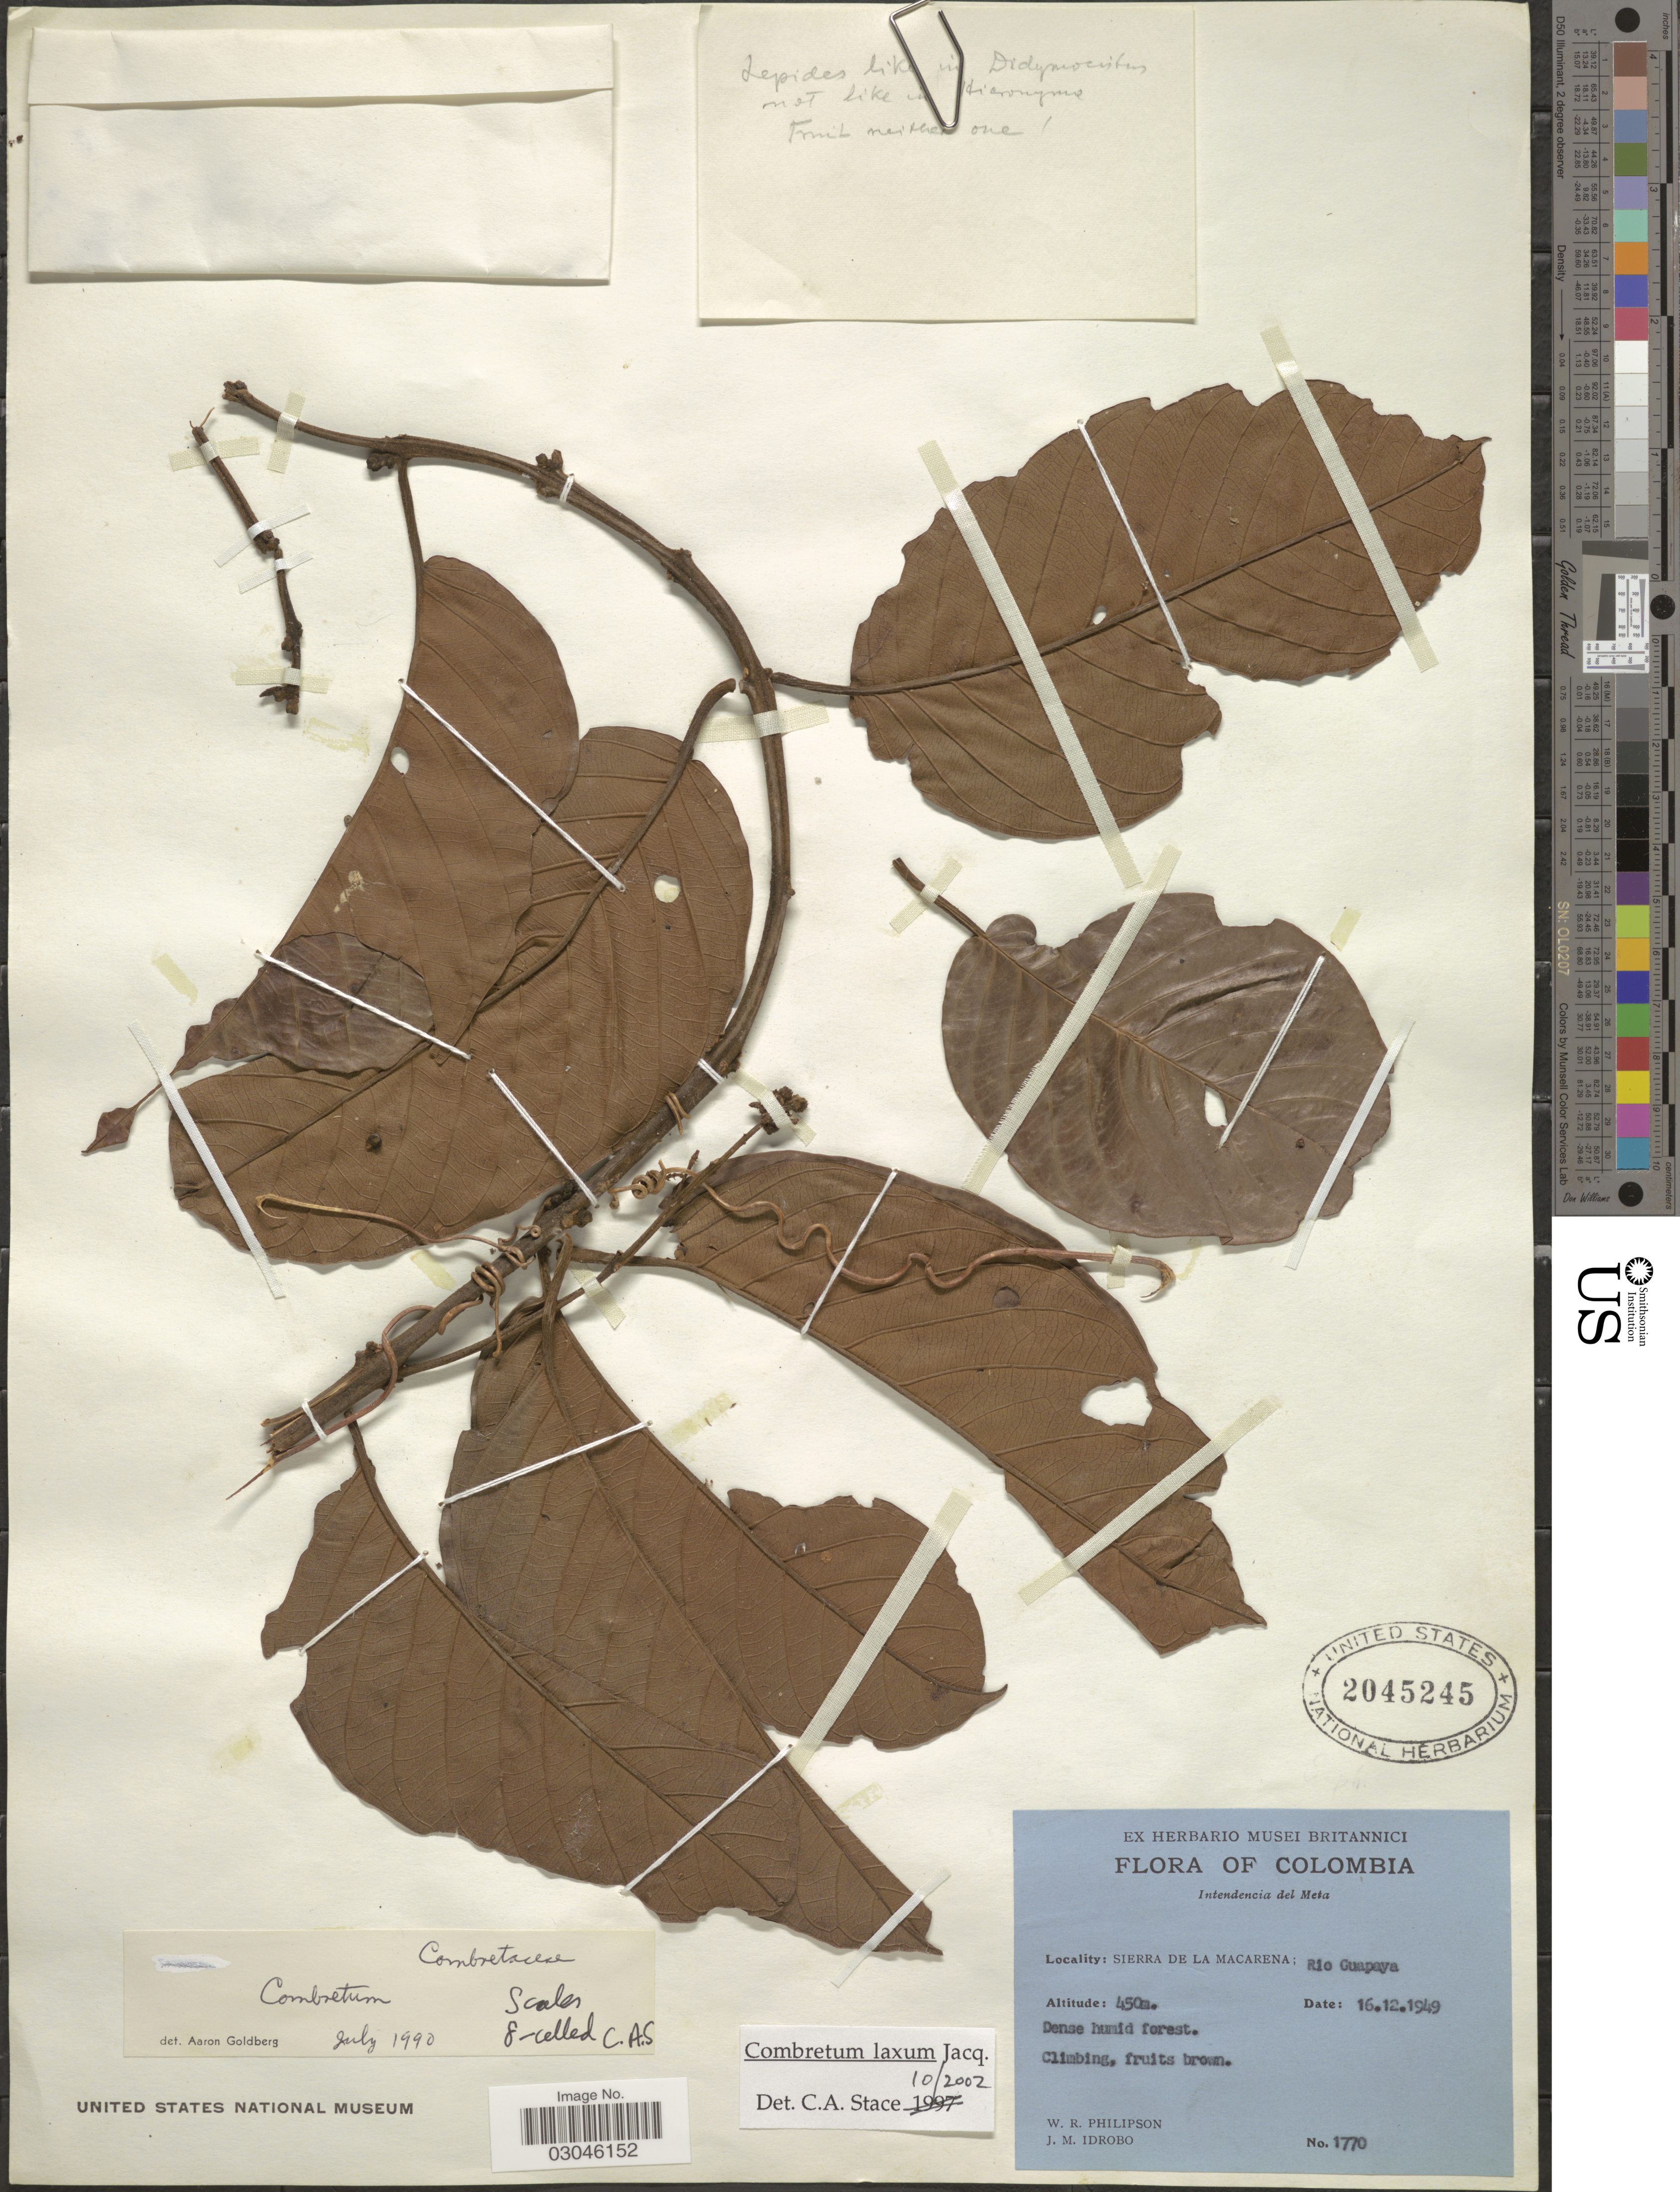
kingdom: Plantae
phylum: Tracheophyta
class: Magnoliopsida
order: Myrtales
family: Combretaceae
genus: Combretum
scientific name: Combretum laxum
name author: Jacq.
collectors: W. R. Philipson & J. M. Idrobo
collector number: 1770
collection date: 1949-12-16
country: Colombia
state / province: Meta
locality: Intendencia del Meta. Sierra de la Macarena; Rio Guapaya.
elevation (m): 450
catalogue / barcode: US 2045245